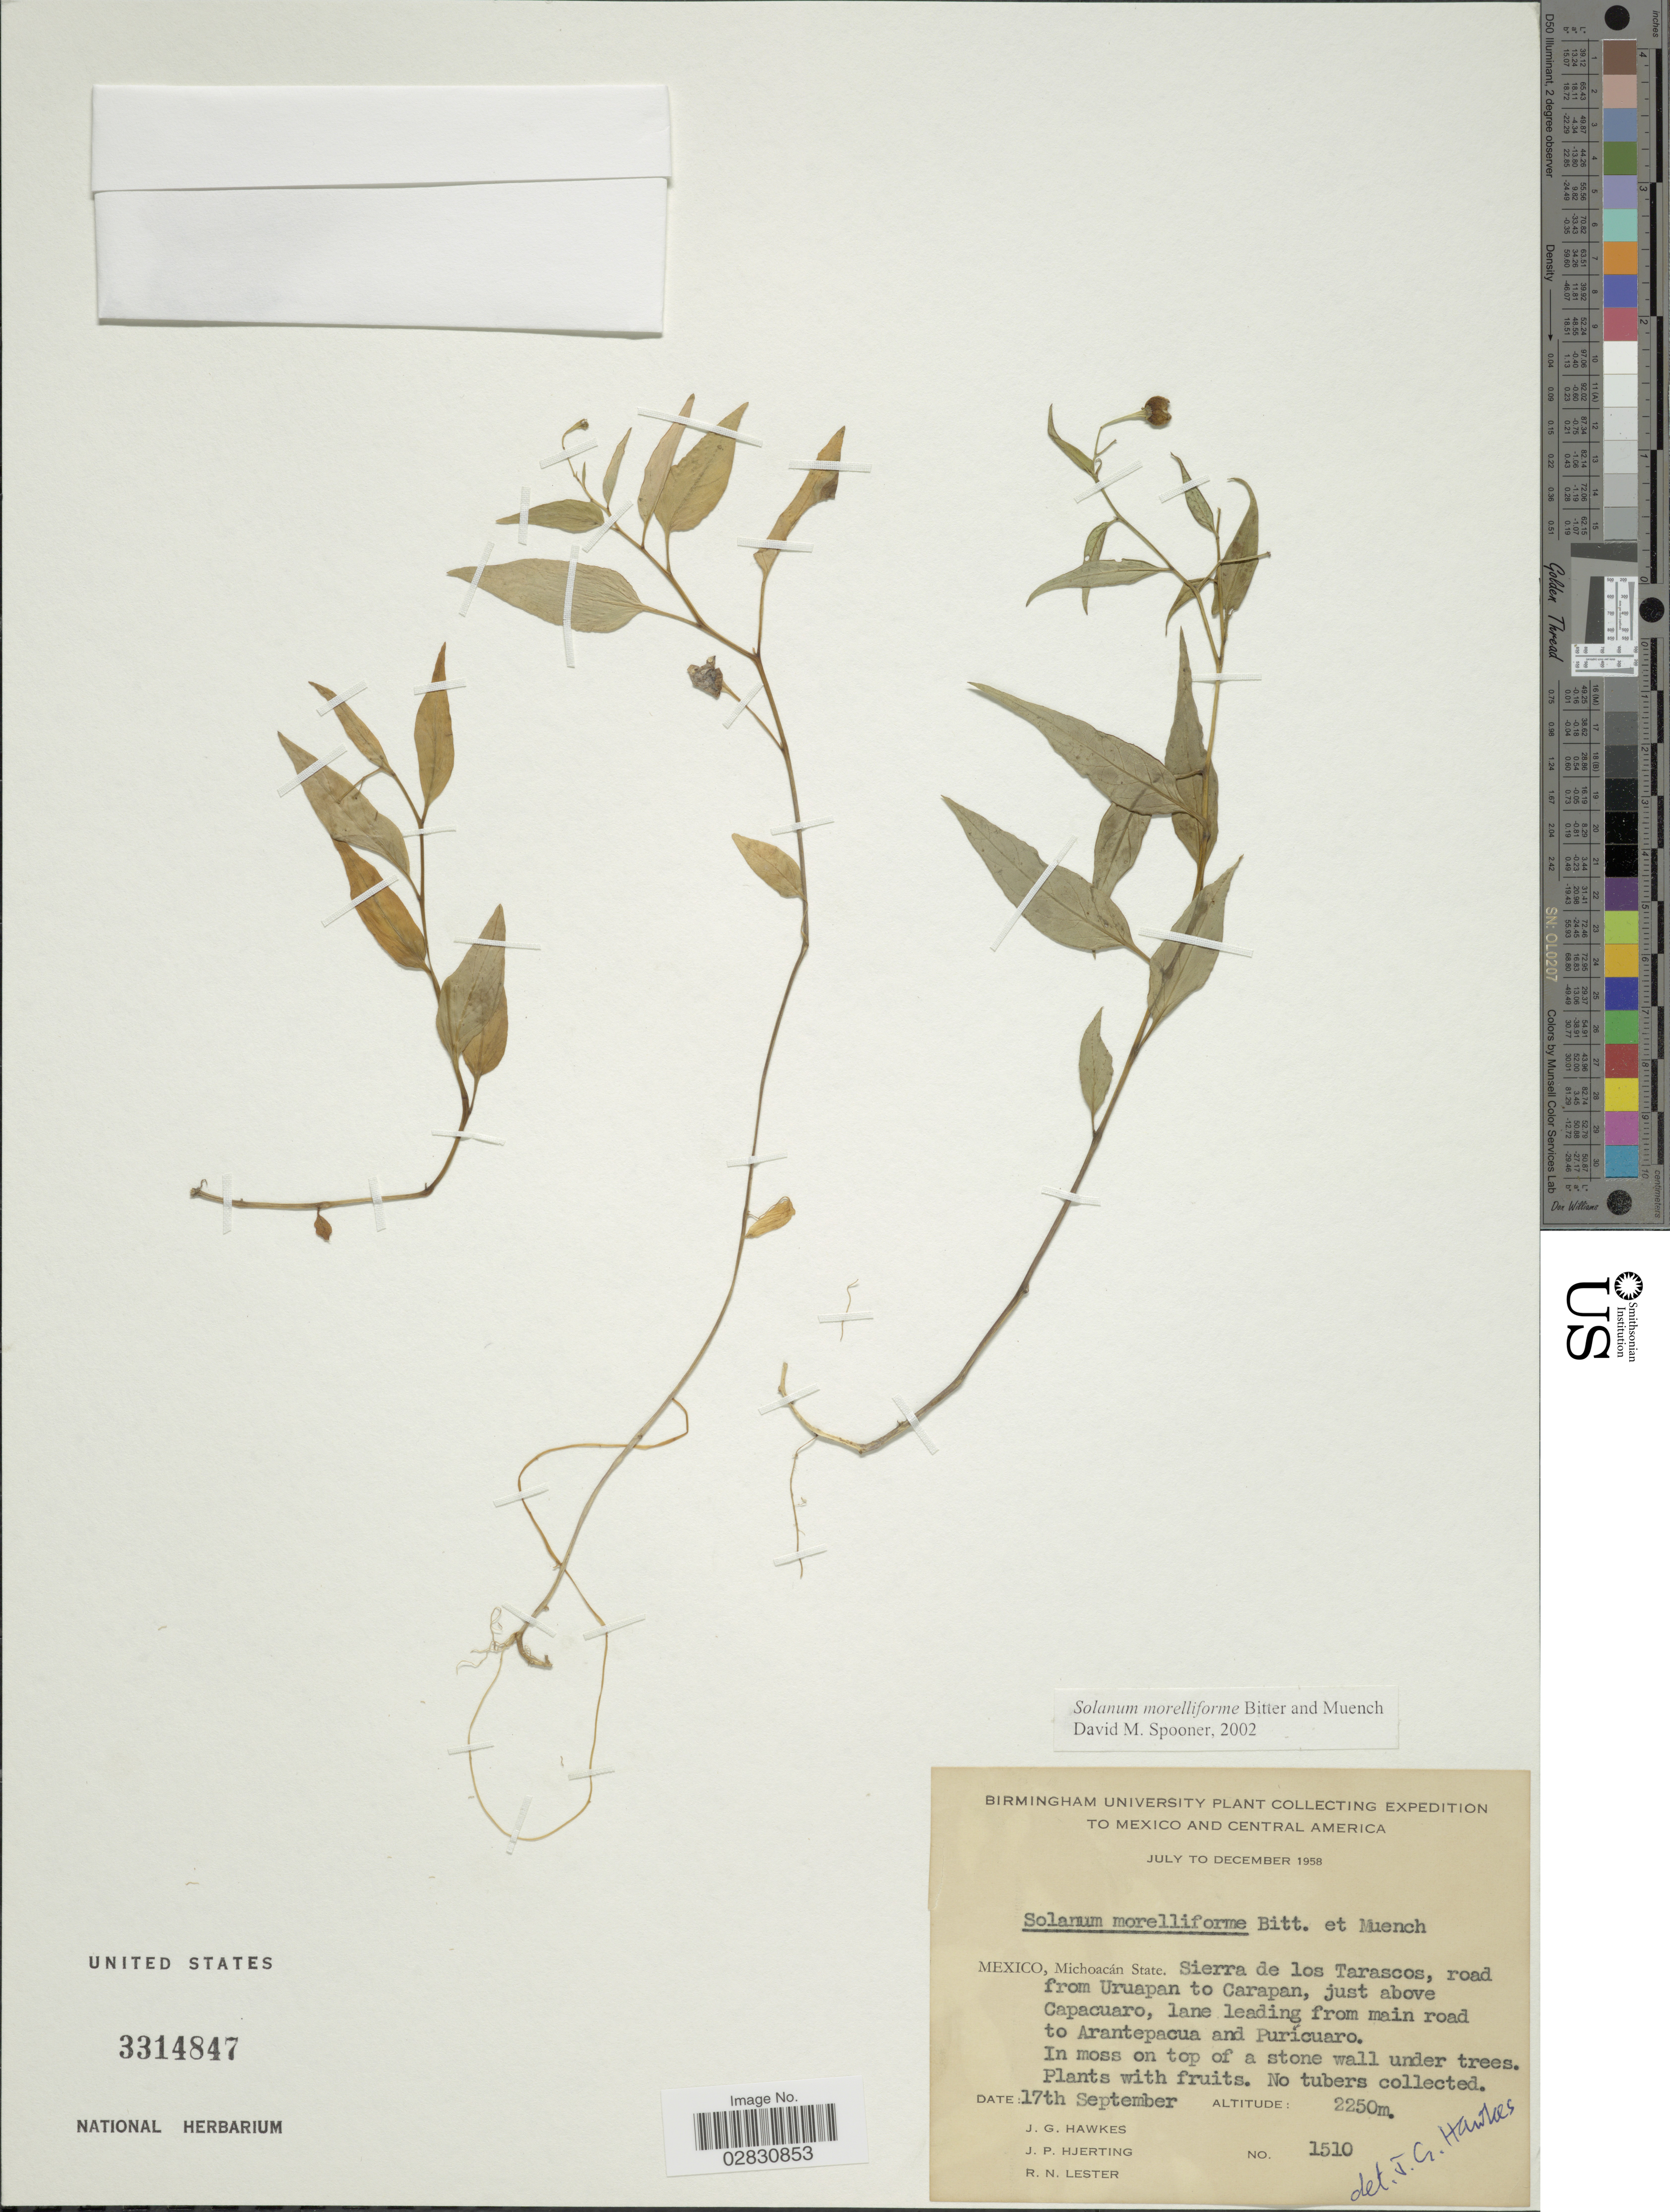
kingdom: Plantae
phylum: Tracheophyta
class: Magnoliopsida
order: Solanales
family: Solanaceae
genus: Solanum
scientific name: Solanum morelliforme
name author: Bitter & Munch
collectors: J. Hawkes, J. P. Hjerting & R. Lester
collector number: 1510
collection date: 1958-09-17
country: Mexico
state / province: Michoacán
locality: Mexico, Michoacan State, Sierra de los Tarascos, road from Uruapan to Carapan, just above Capacuaro.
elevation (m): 2250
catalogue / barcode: US 3314847